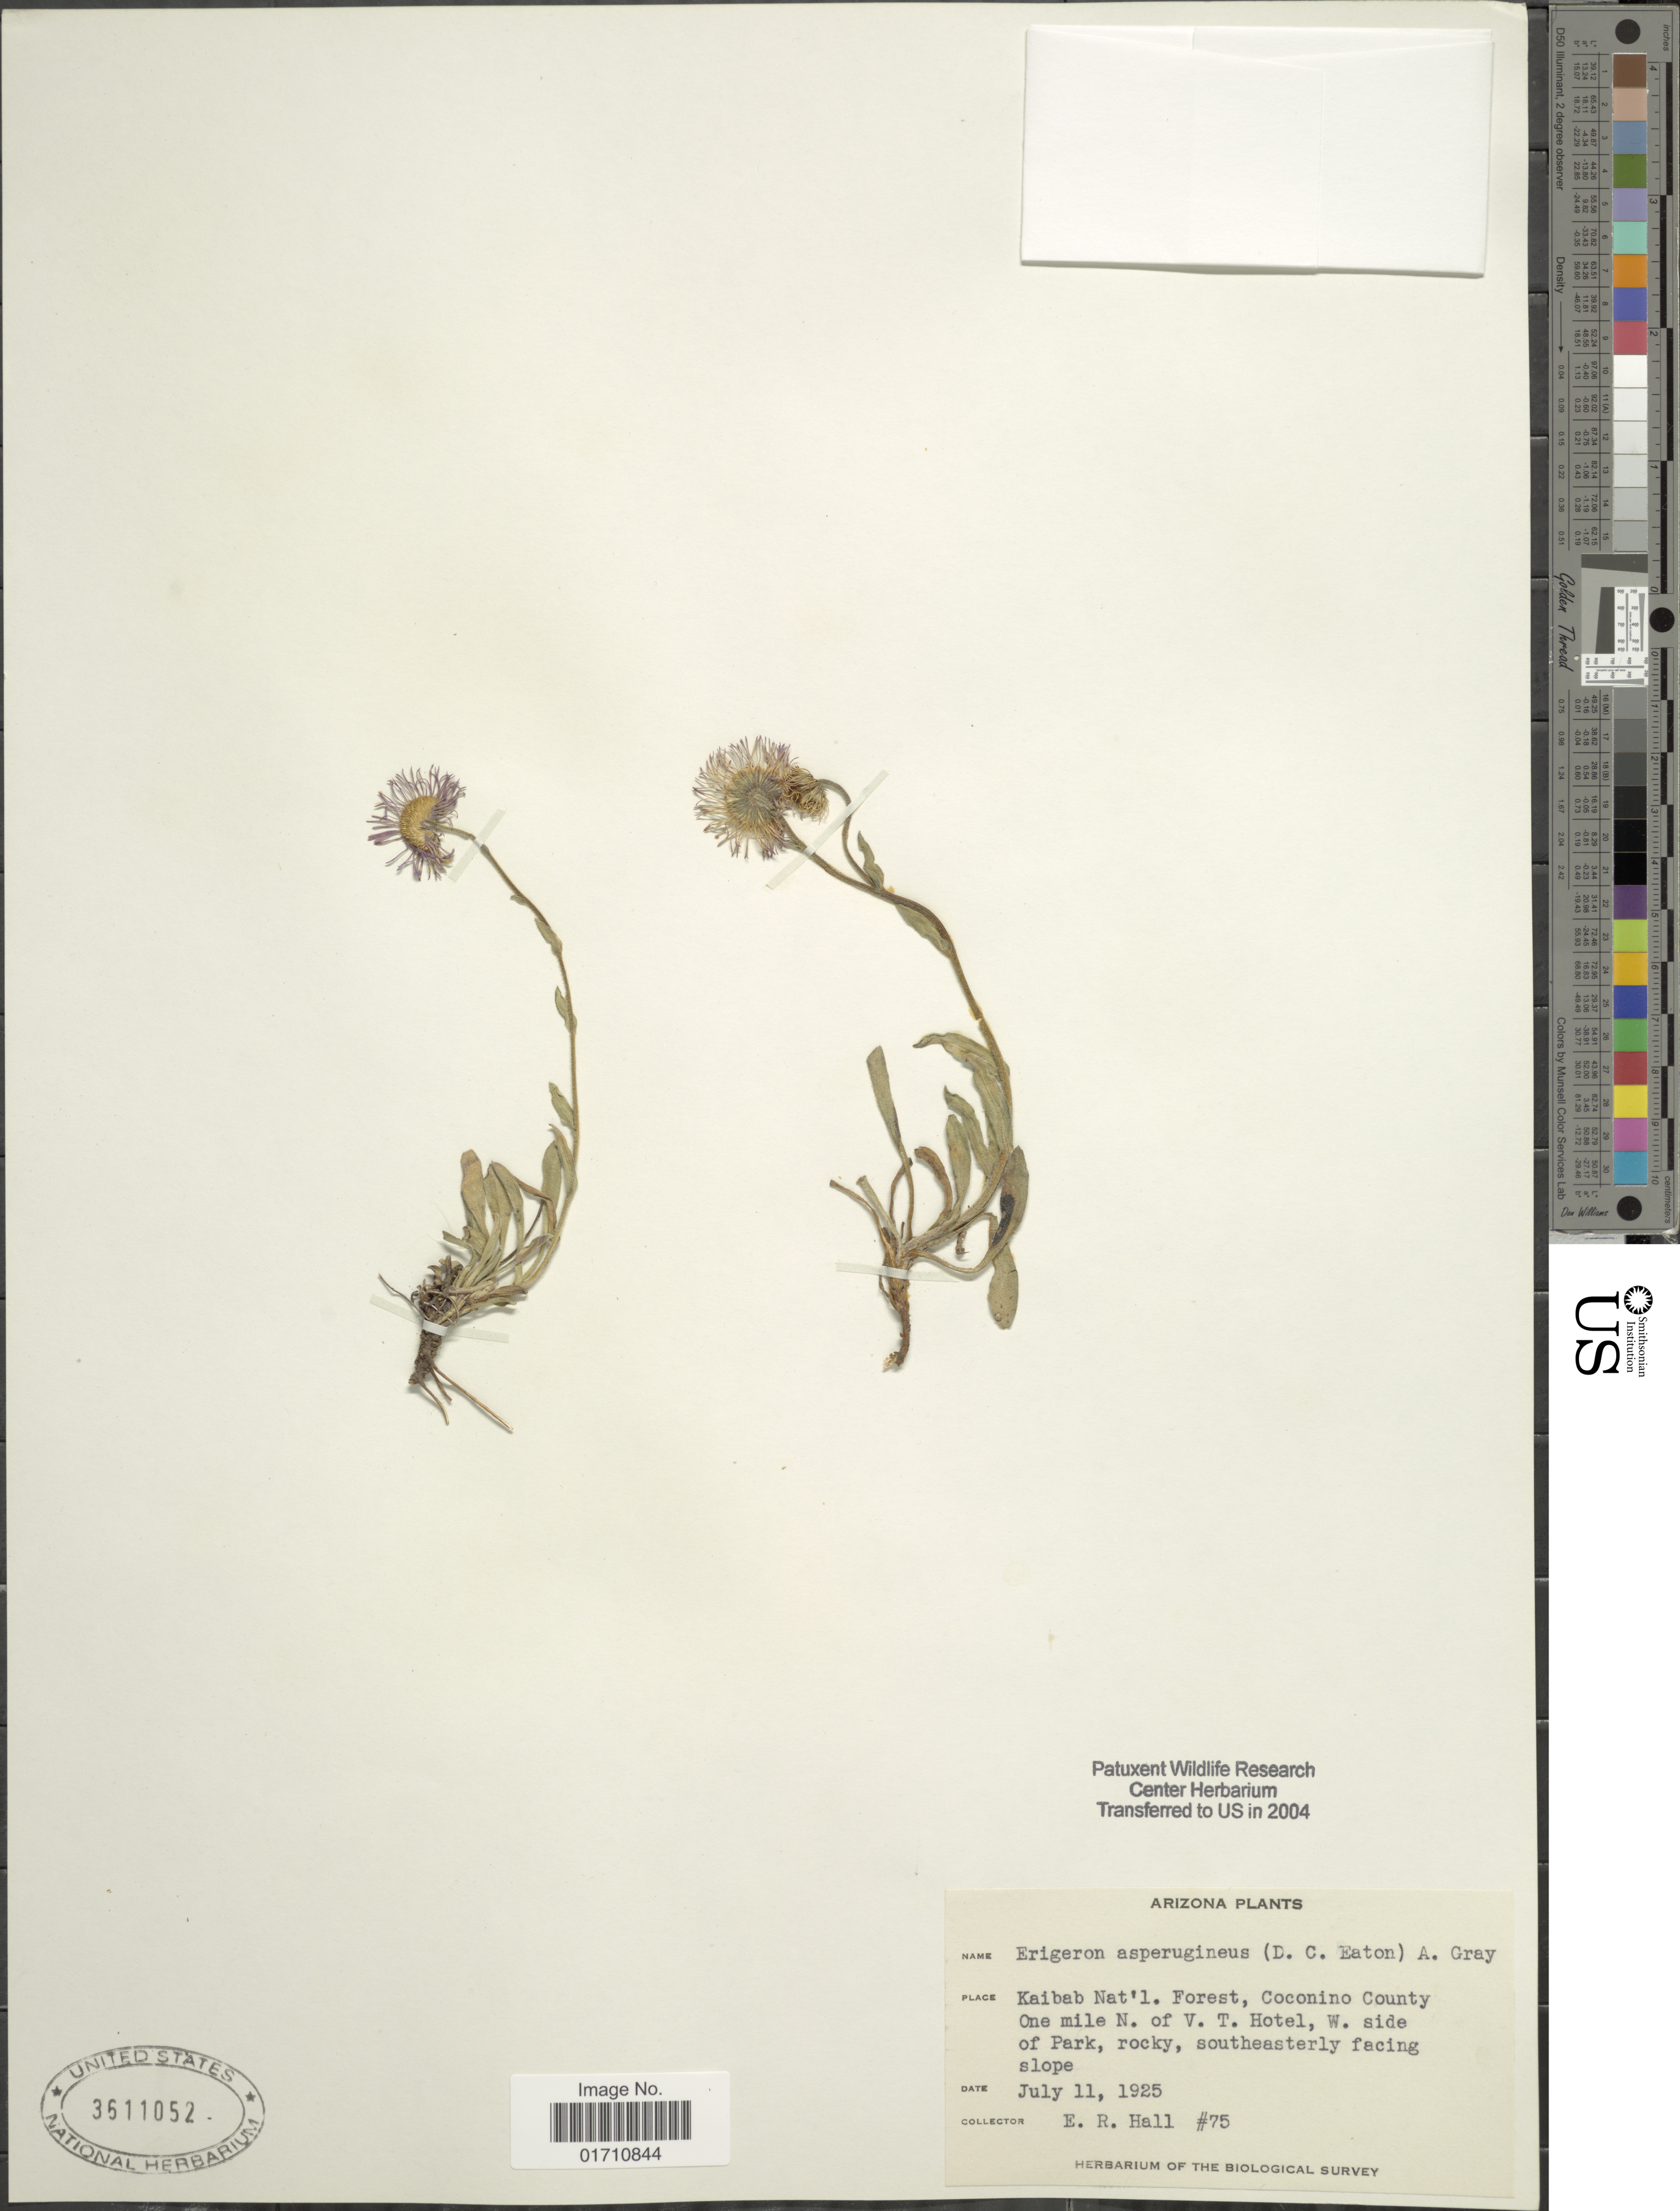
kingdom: Plantae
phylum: Tracheophyta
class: Magnoliopsida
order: Asterales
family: Asteraceae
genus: Erigeron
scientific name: Erigeron asperugineus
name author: (D.C. Eaton) A. Gray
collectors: E. Hall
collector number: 75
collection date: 1925-07-11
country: United States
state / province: Arizona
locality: Kaibab Nat'l. Forest Coconino County One mile N. of V.T, W. side of Park, rocky, southeasterly facing slope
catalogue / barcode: US 3611052